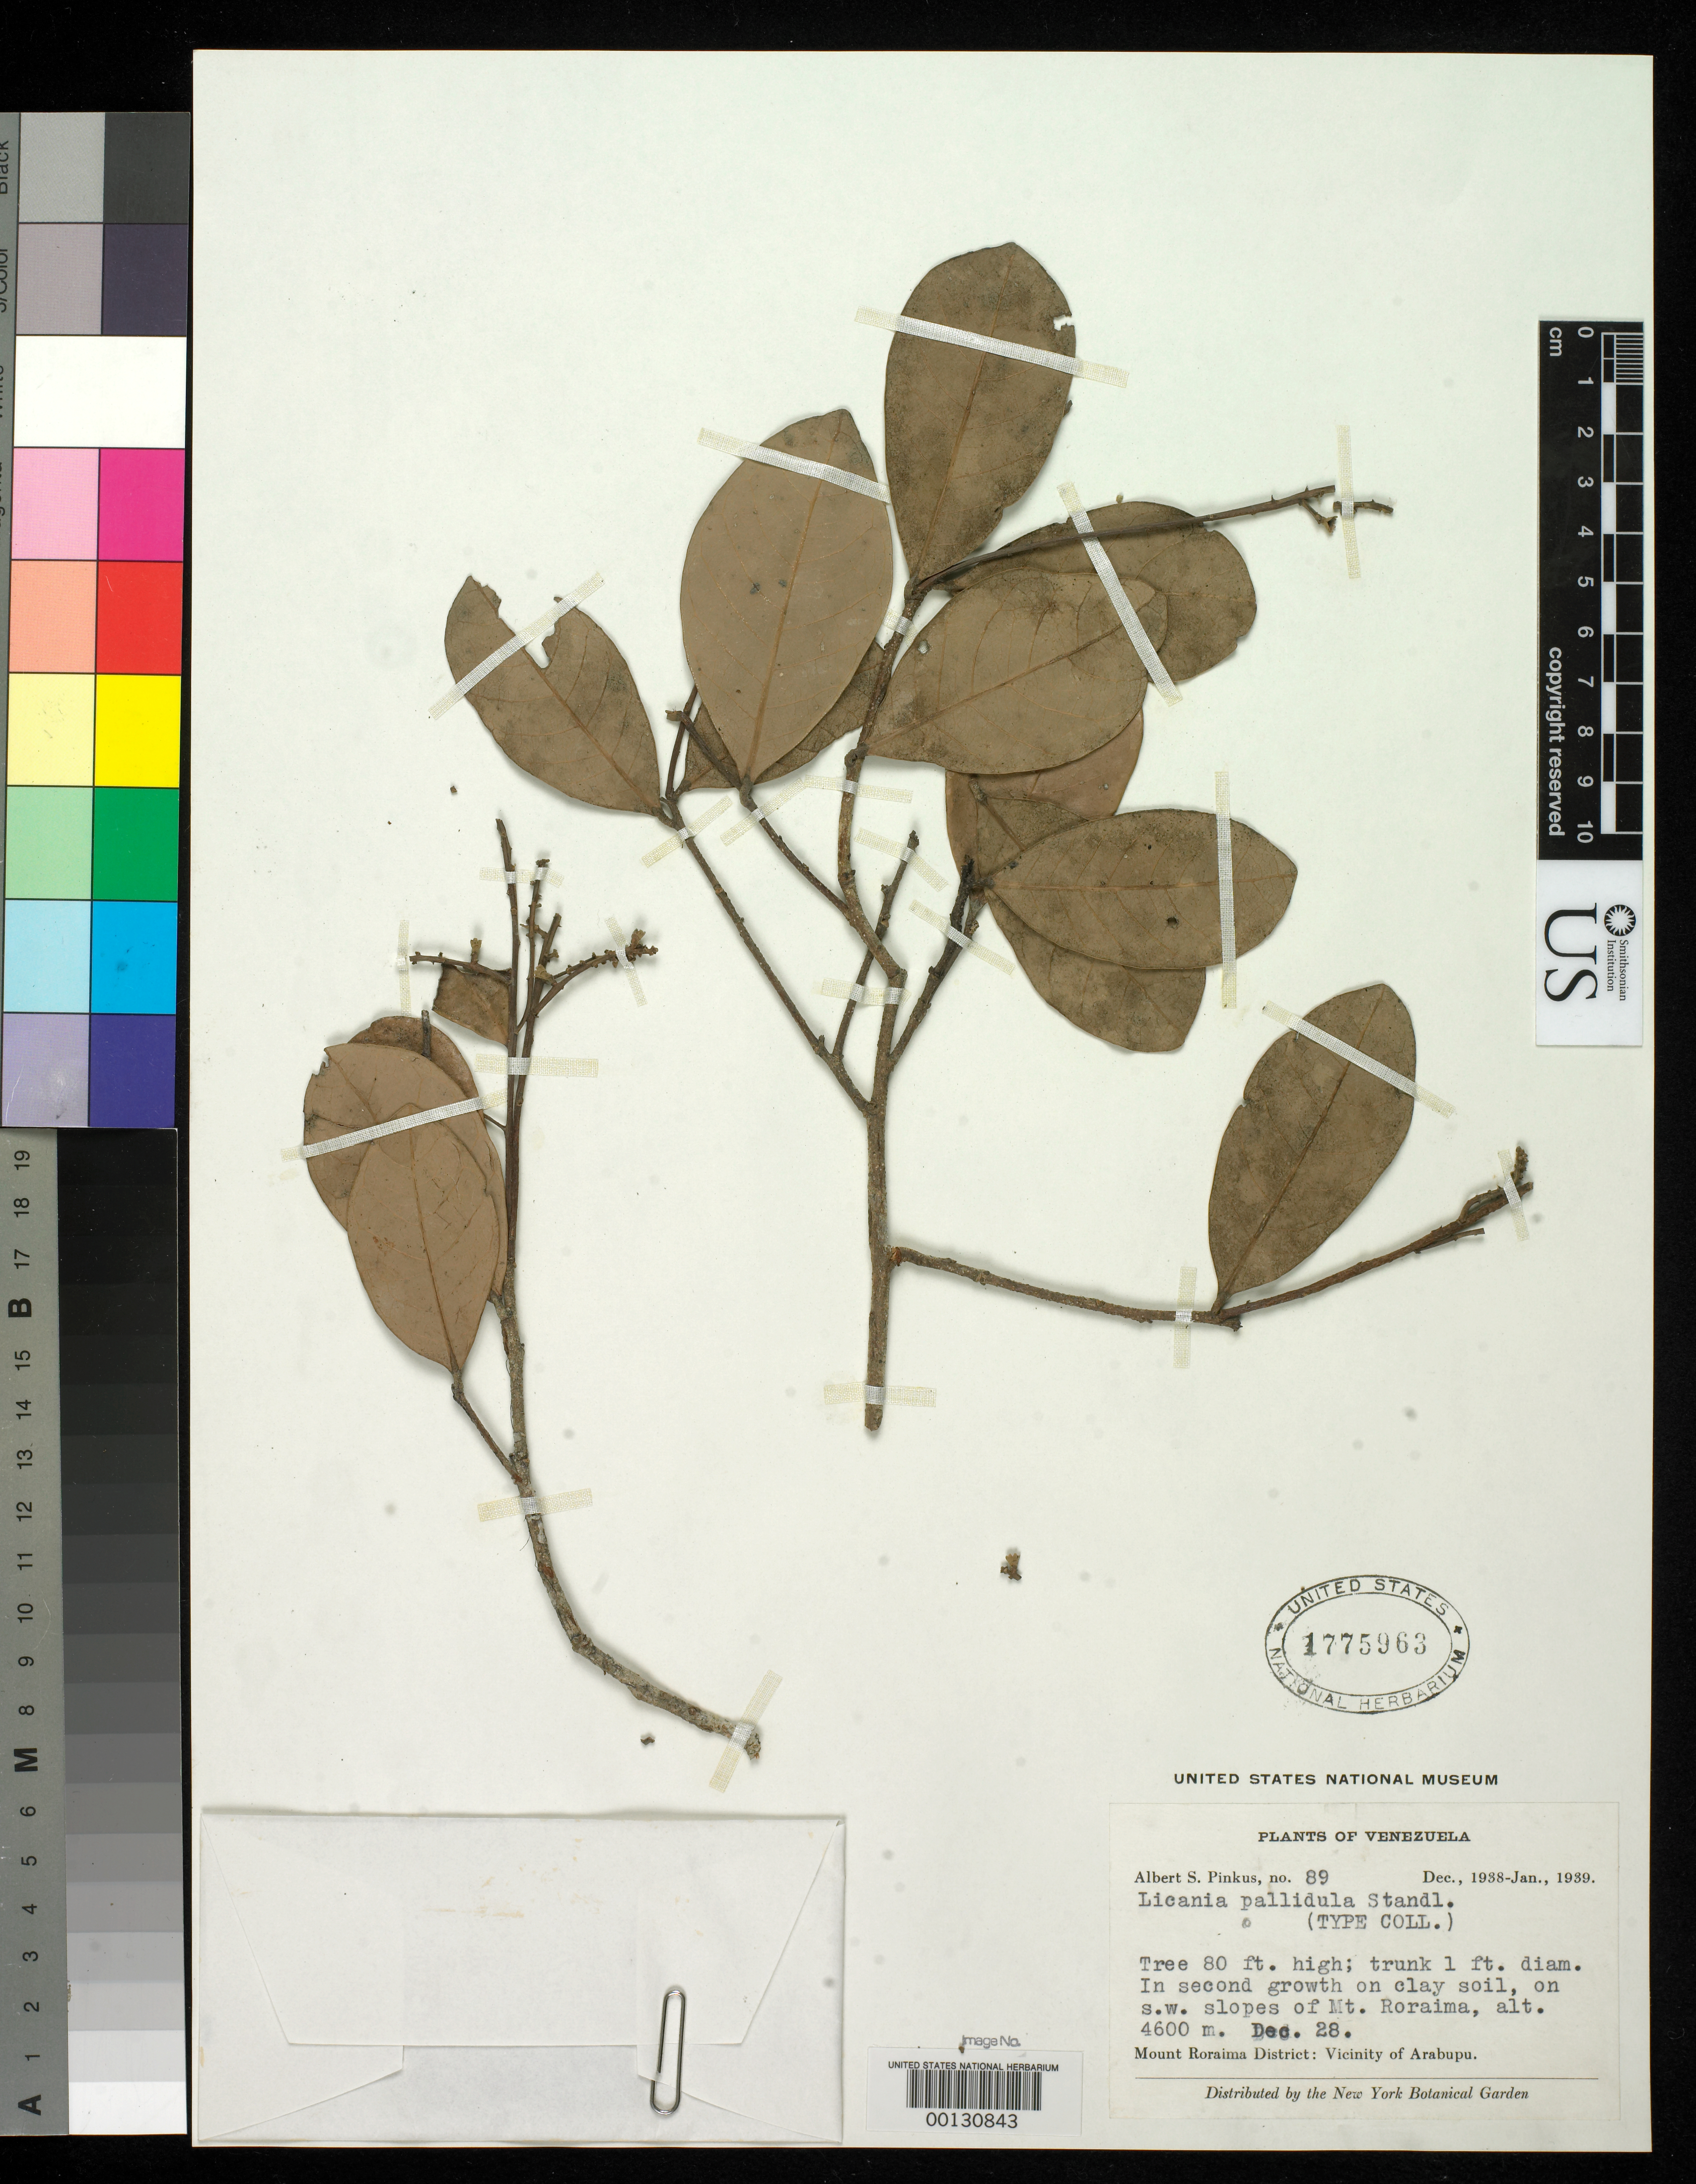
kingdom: Plantae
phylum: Tracheophyta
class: Magnoliopsida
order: Malpighiales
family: Chrysobalanaceae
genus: Licania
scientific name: Licania pallidula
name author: Standl.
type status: Isotype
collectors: A. Pinkus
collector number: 89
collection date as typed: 28 Dec 1938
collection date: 1938-12-28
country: Venezuela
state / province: Bolivar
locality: Vicinity of Arabupu [= Arabopo?]. Mount Roraima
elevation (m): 4600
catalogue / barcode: US 1775963